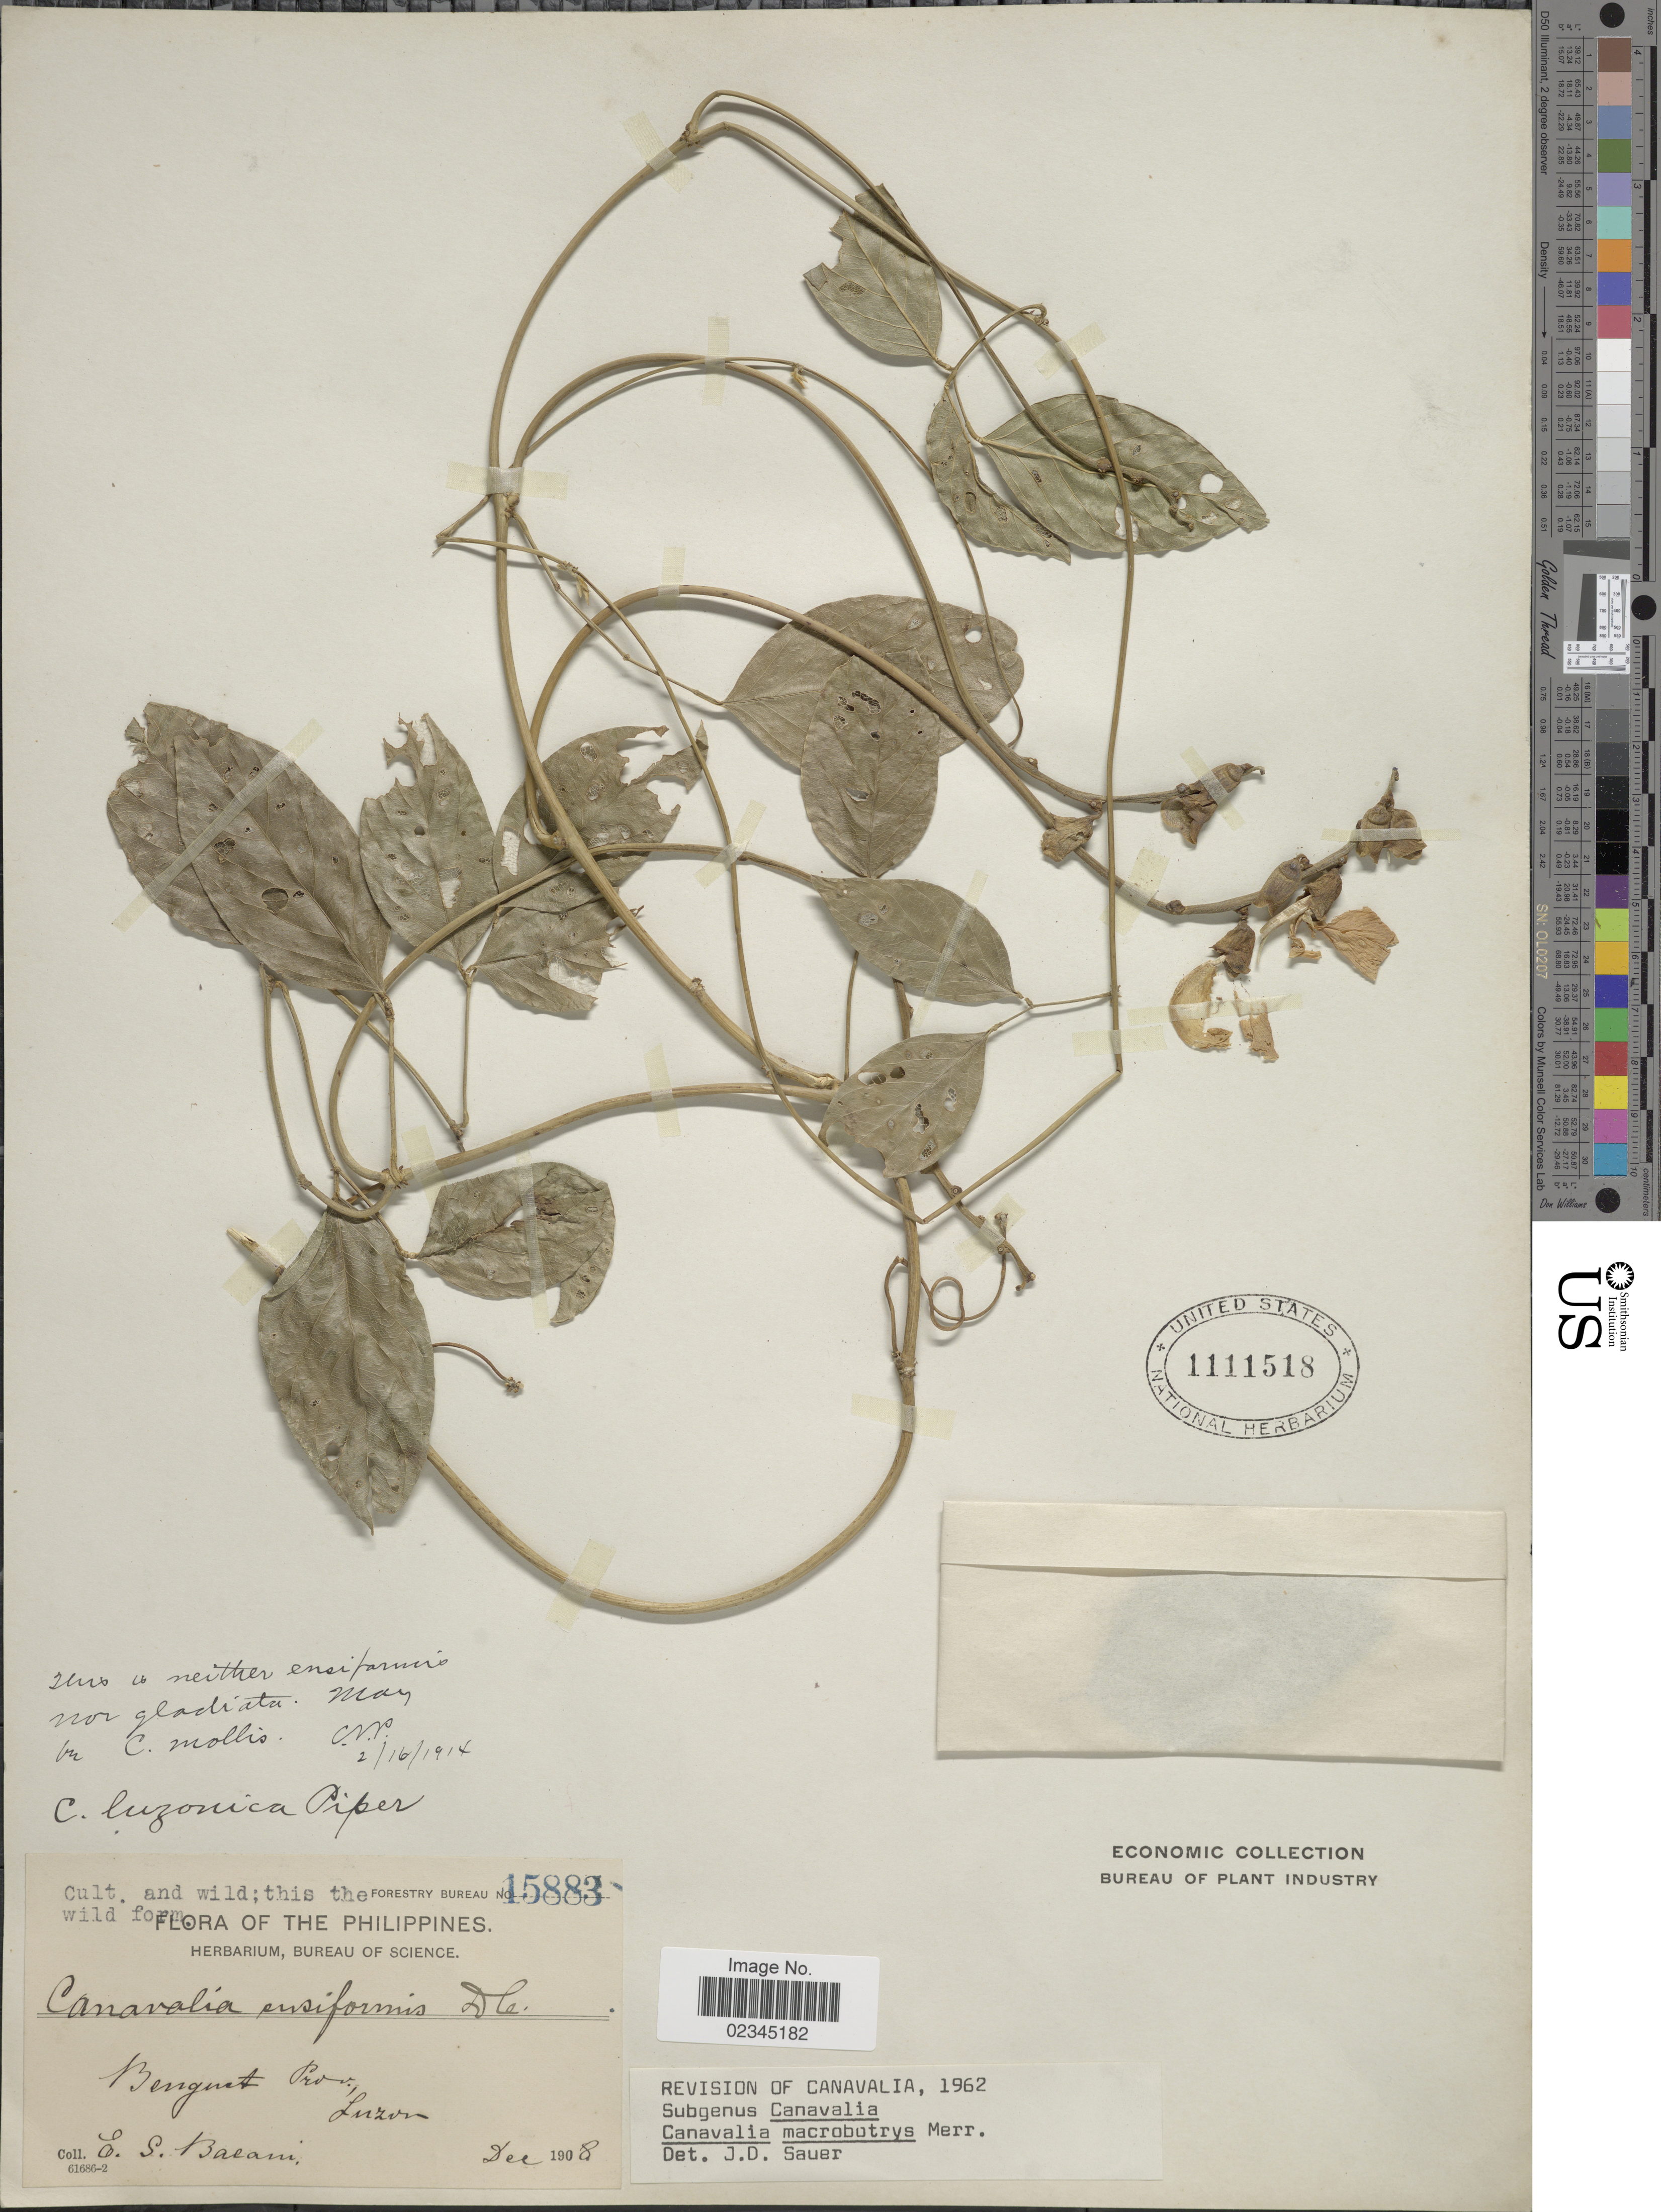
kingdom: Plantae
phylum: Tracheophyta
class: Magnoliopsida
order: Fabales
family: Fabaceae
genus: Canavalia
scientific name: Canavalia macrobotrys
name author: Merr.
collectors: E. Bacani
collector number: Forestry Bureau 15883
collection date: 1908-12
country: Philippines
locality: Benguet Prov., Luzon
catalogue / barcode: US 1111518